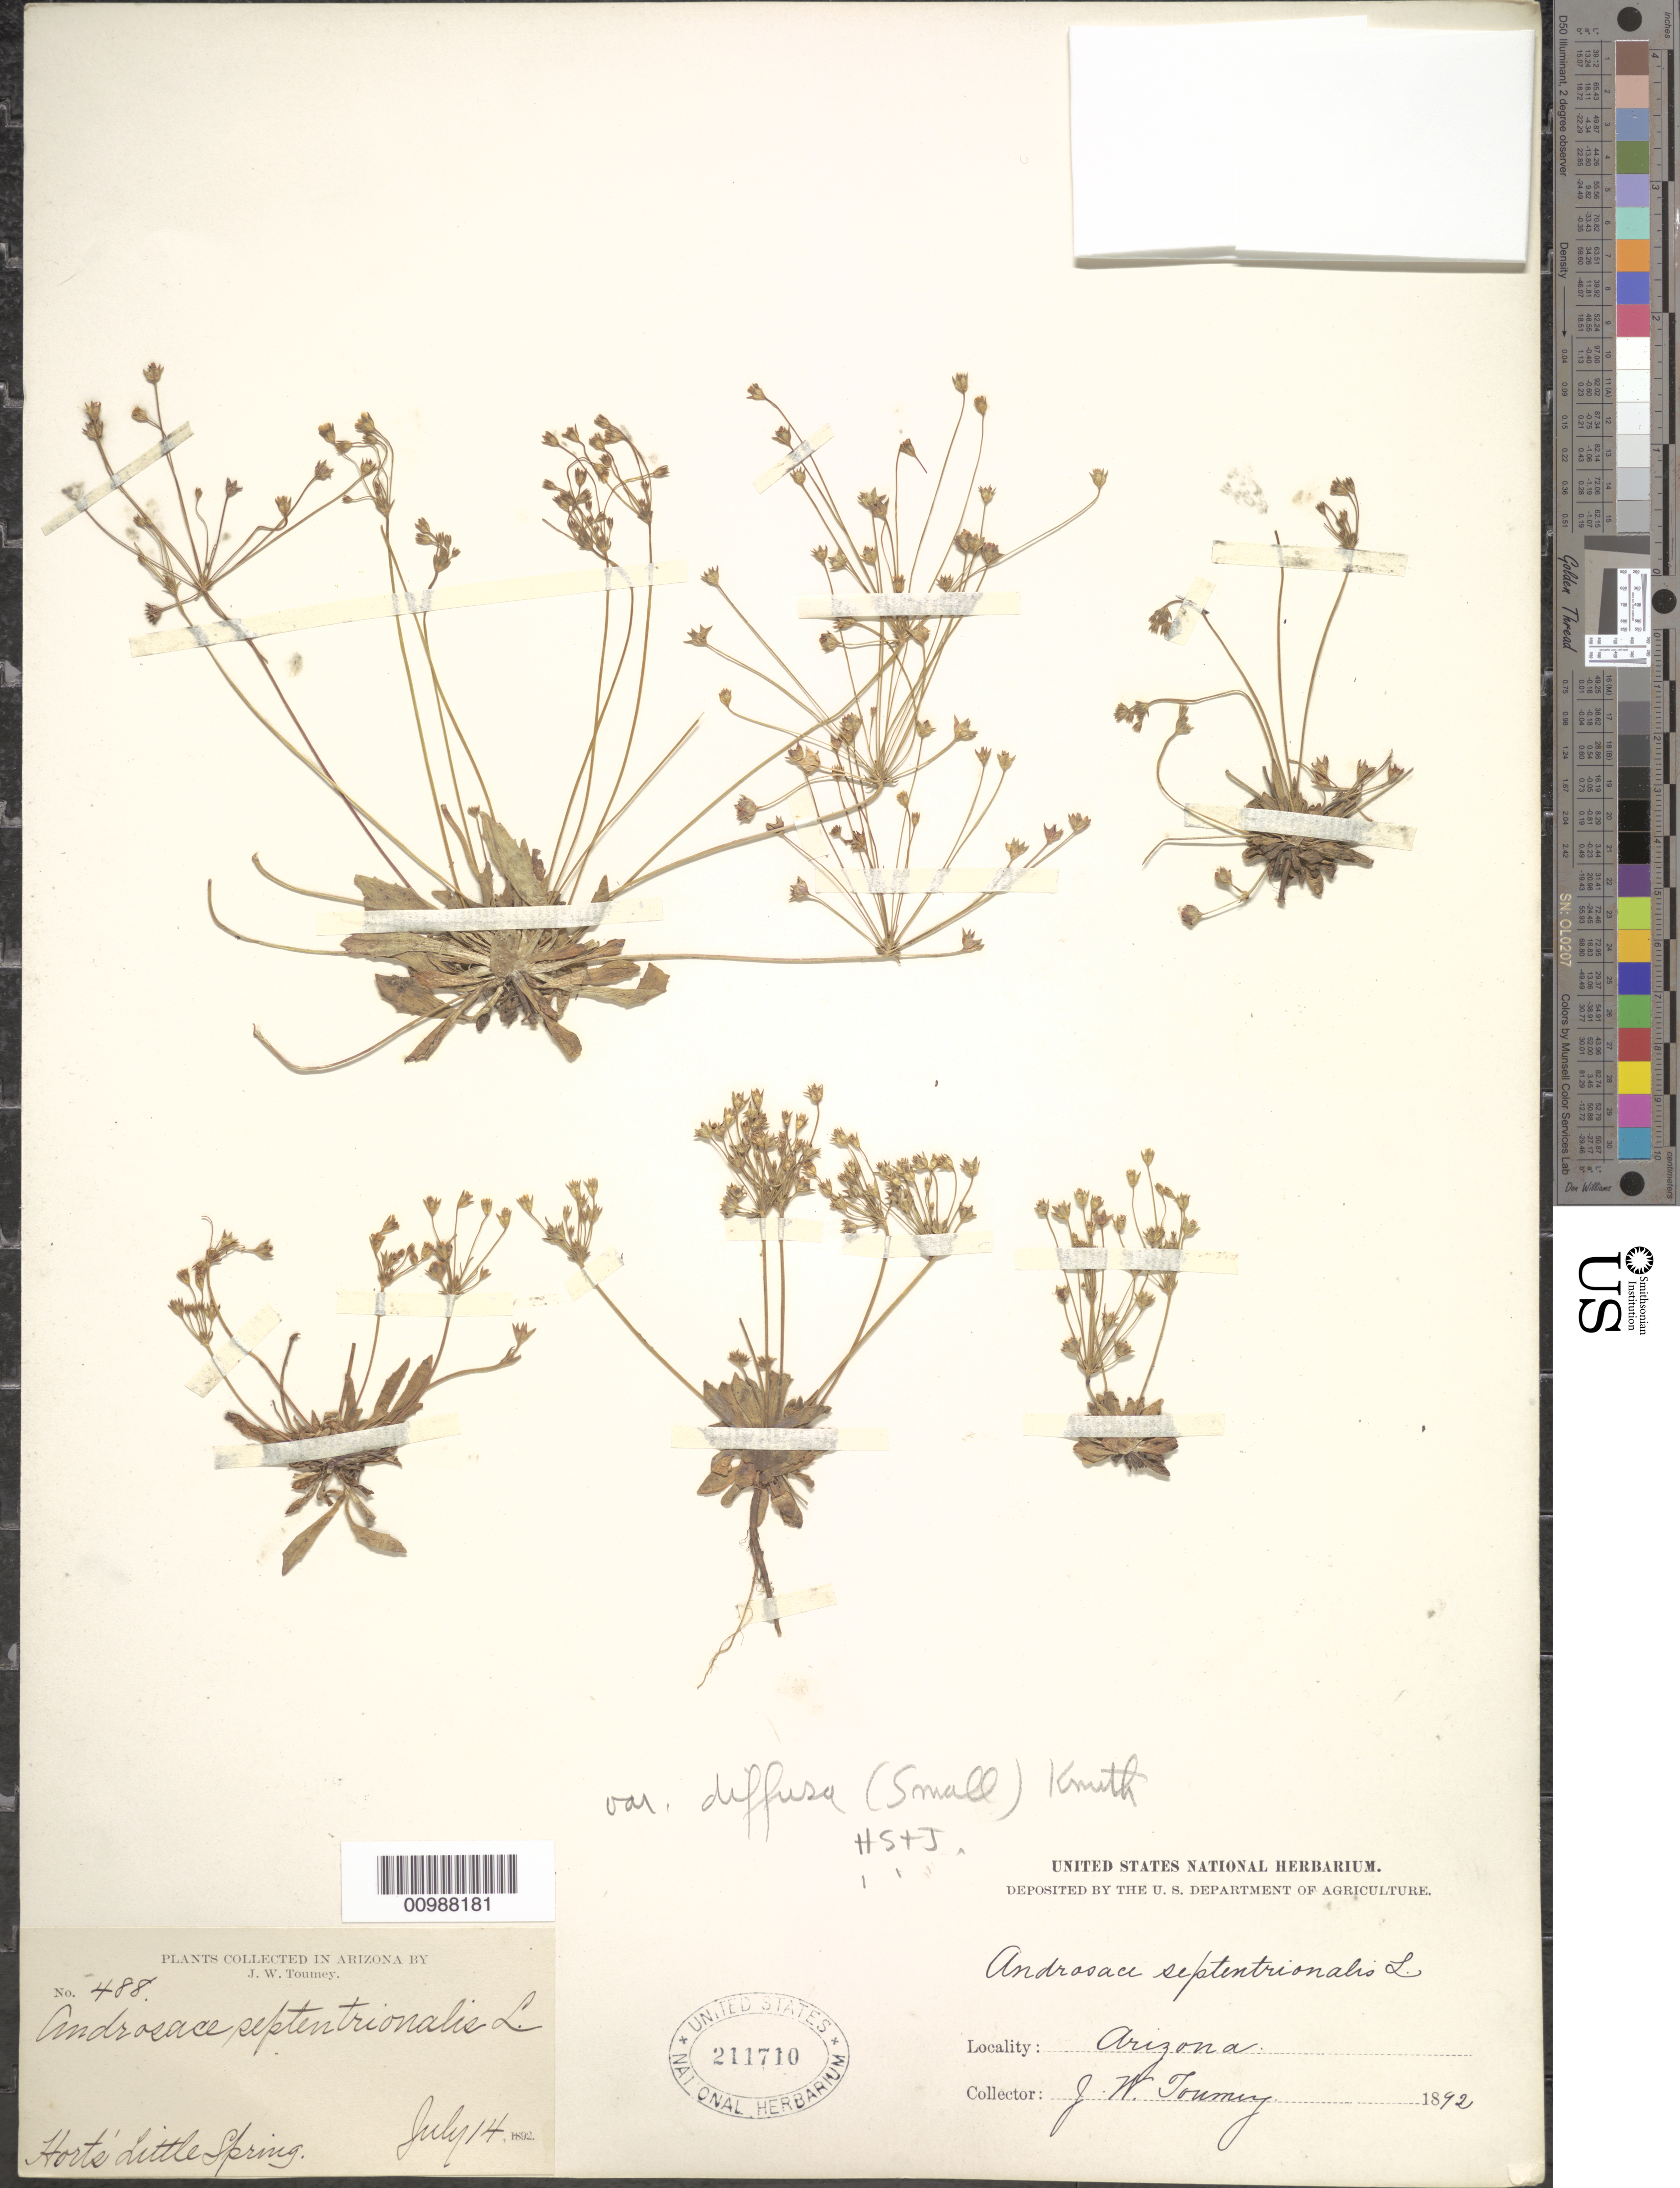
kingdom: Plantae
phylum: Tracheophyta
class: Magnoliopsida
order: Ericales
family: Primulaceae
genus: Androsace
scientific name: Androsace septentrionalis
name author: L.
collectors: J. W. Toumey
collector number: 488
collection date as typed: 14 Jul 1892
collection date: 1892-07-14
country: United States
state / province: Arizona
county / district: Coconino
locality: Hart's Little Spring.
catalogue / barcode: US 211710